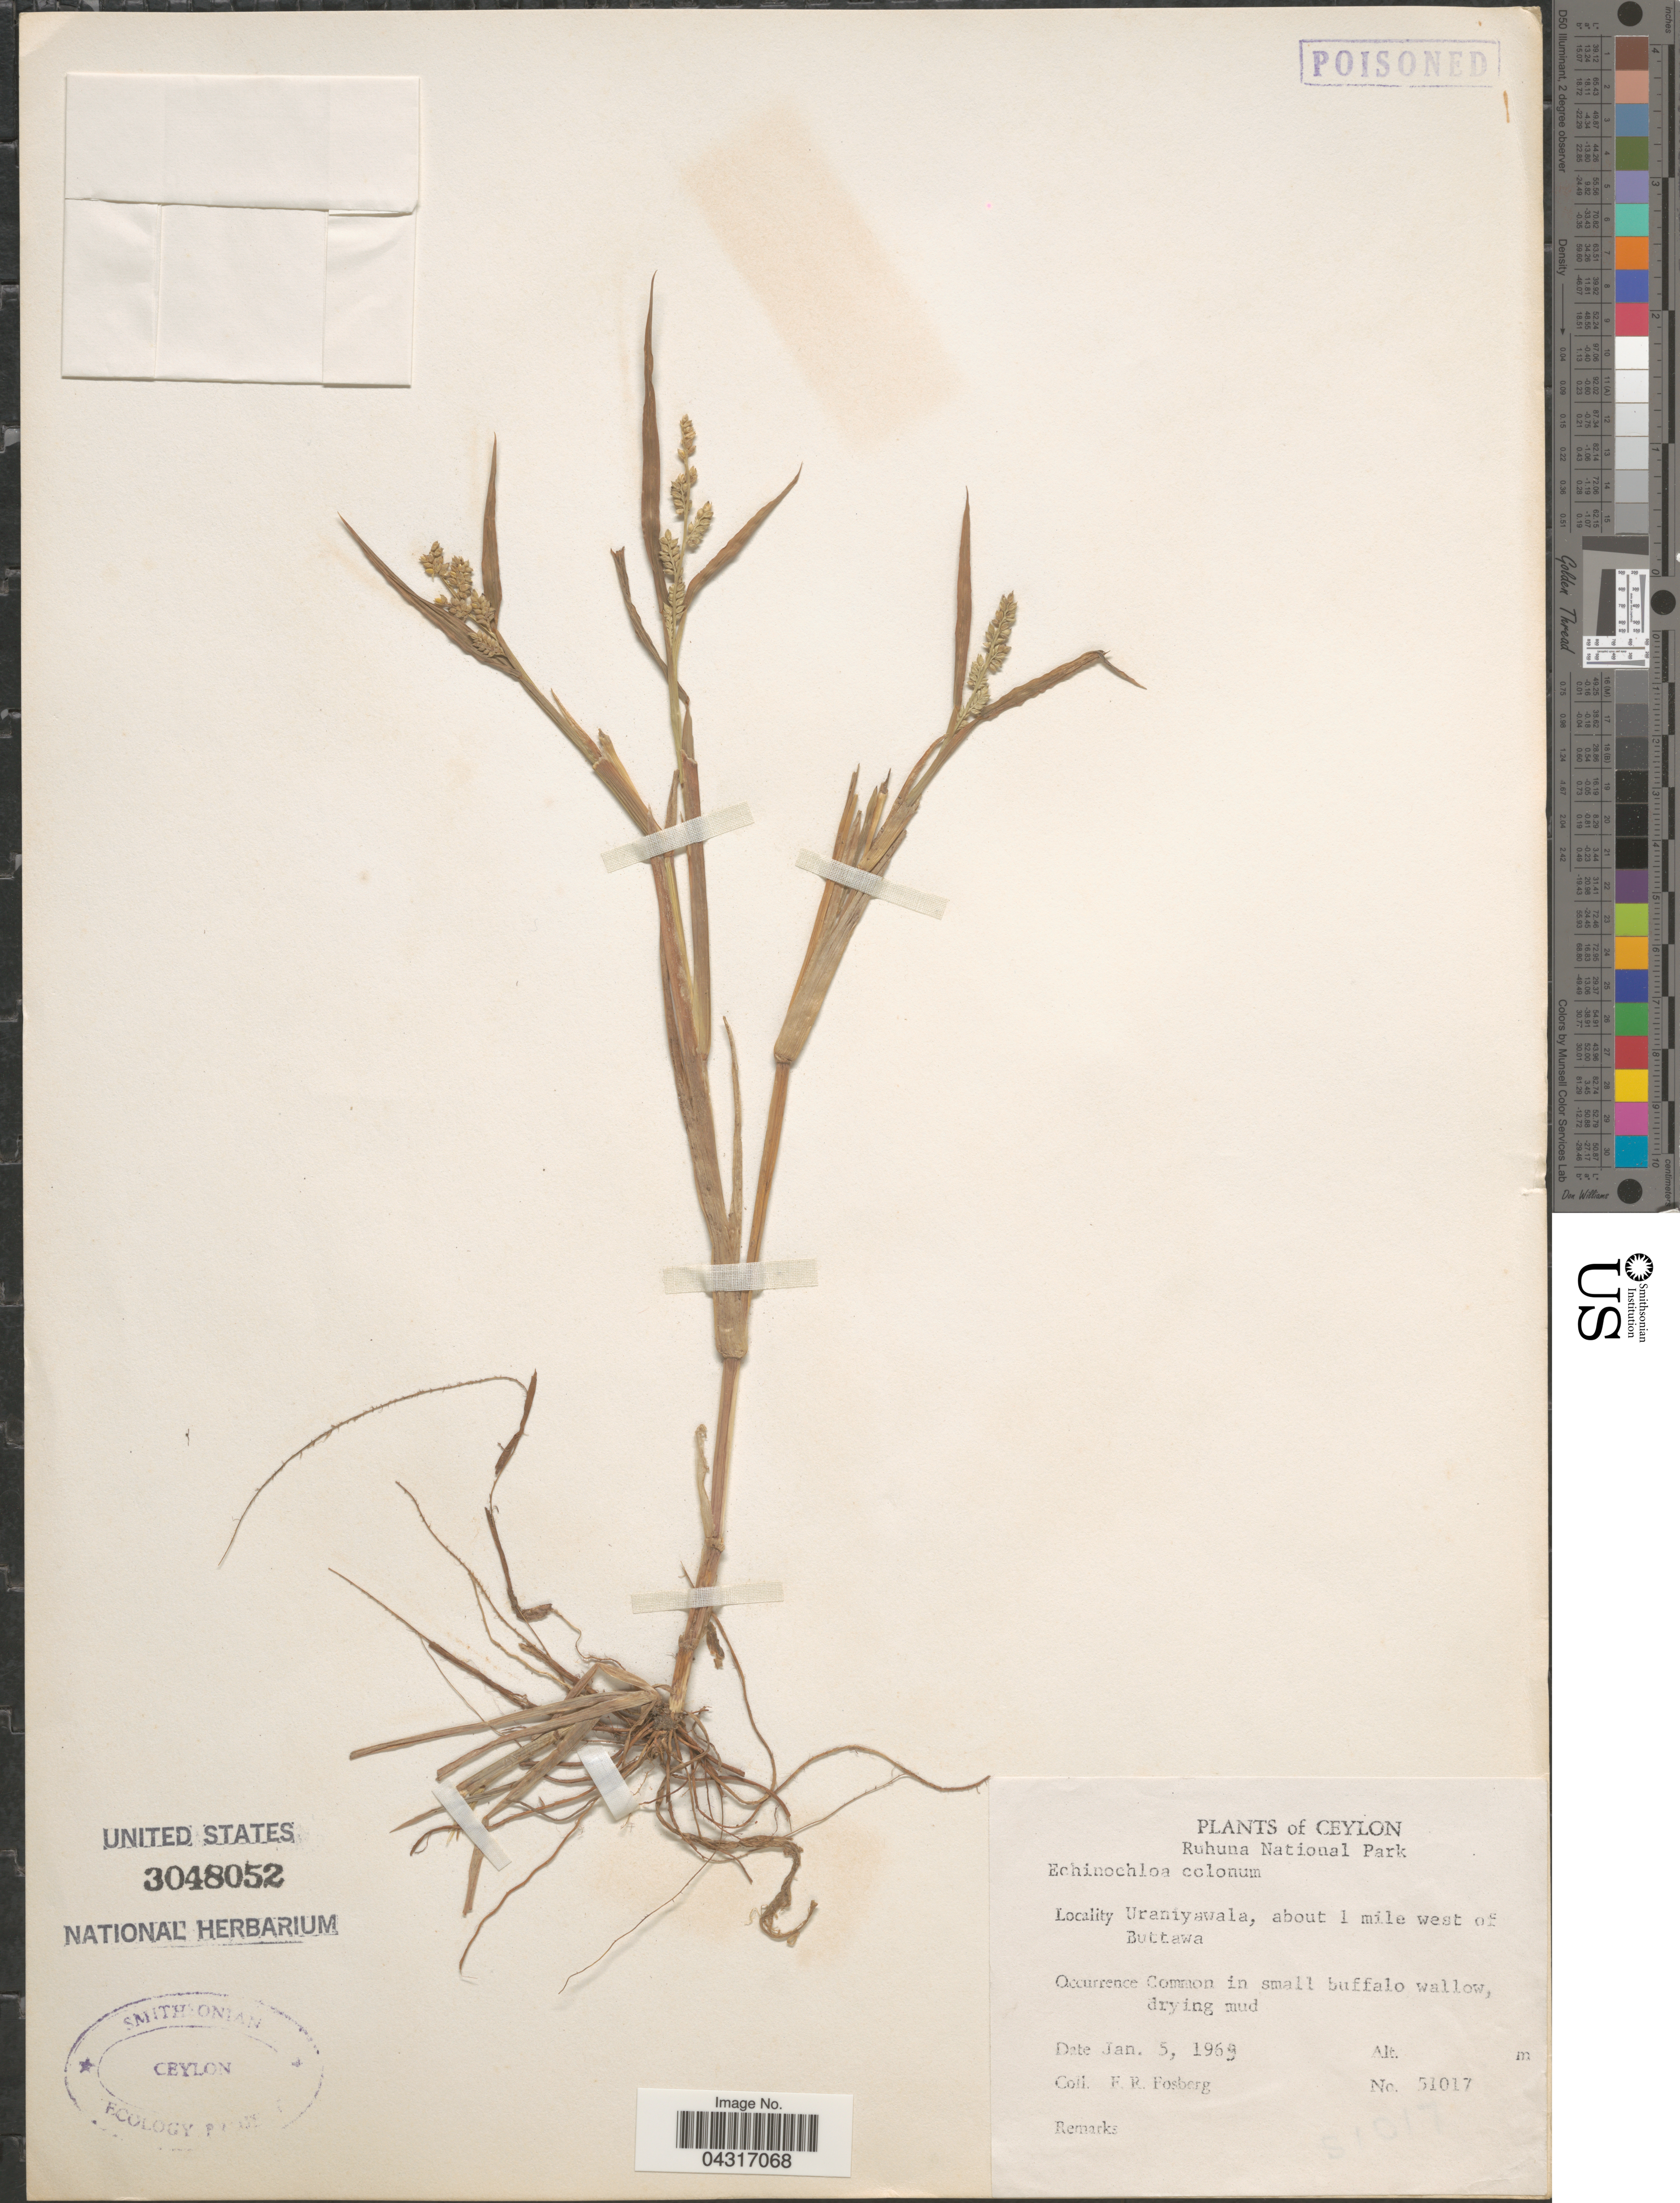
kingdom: Plantae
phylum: Tracheophyta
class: Liliopsida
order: Poales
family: Poaceae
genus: Echinochloa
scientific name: Echinochloa colona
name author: (L.) Link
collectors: F. R. Fosberg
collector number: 51017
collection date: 1969-01-05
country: Sri Lanka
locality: Ceylon. Ruhuna National Park. Uraniyawala, about 1 mile west of Buttawa.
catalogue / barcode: US 3048052